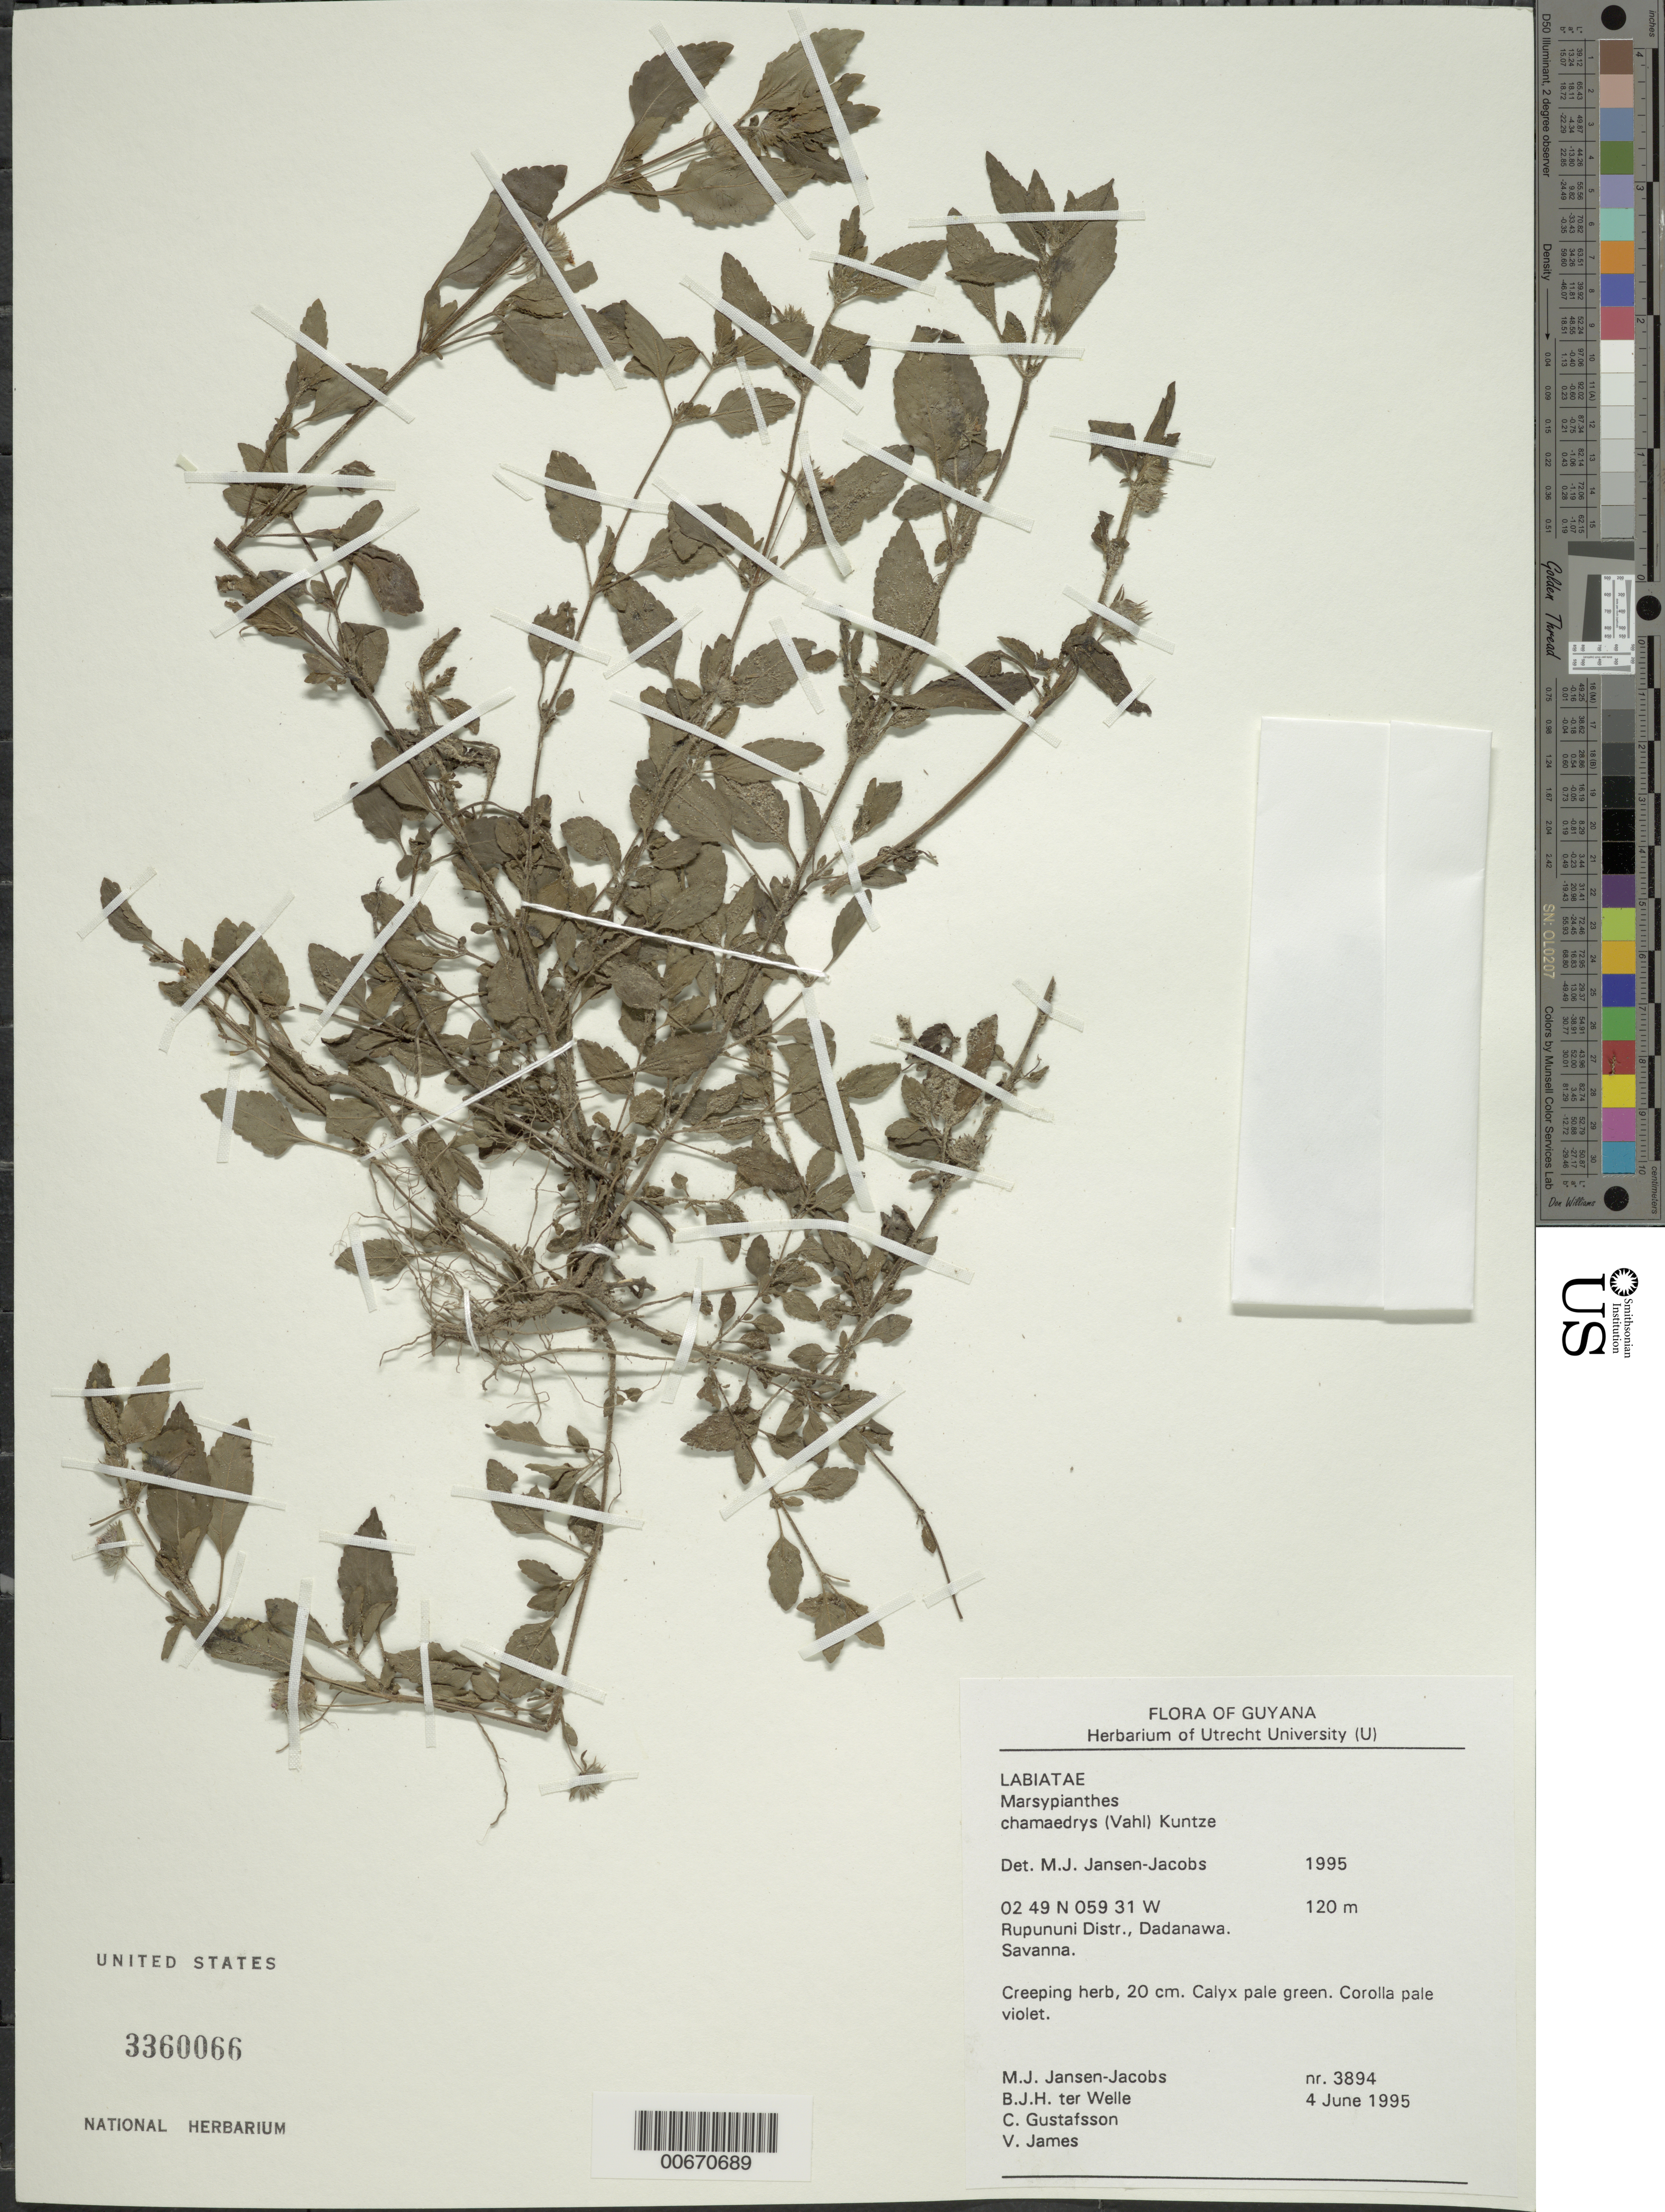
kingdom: Plantae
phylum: Tracheophyta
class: Magnoliopsida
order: Lamiales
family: Lamiaceae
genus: Marsypianthes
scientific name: Marsypianthes chamaedrys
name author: (Vahl) Kuntze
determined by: Jansen-Jacobs, M. J., (U), Nationaal Herbarium Nederland, Utrecht University branch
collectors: M. J. Jansen-Jacobs, B. Welle, C. G. Gustafsson & V. James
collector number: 3894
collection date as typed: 4-Jun-95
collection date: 1995-06-04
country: Guyana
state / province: U. Takutu-U. Essequibo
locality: Dadanawa, Rupununi River, Rupununi District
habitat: Savanna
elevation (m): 120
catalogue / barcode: US 3360066